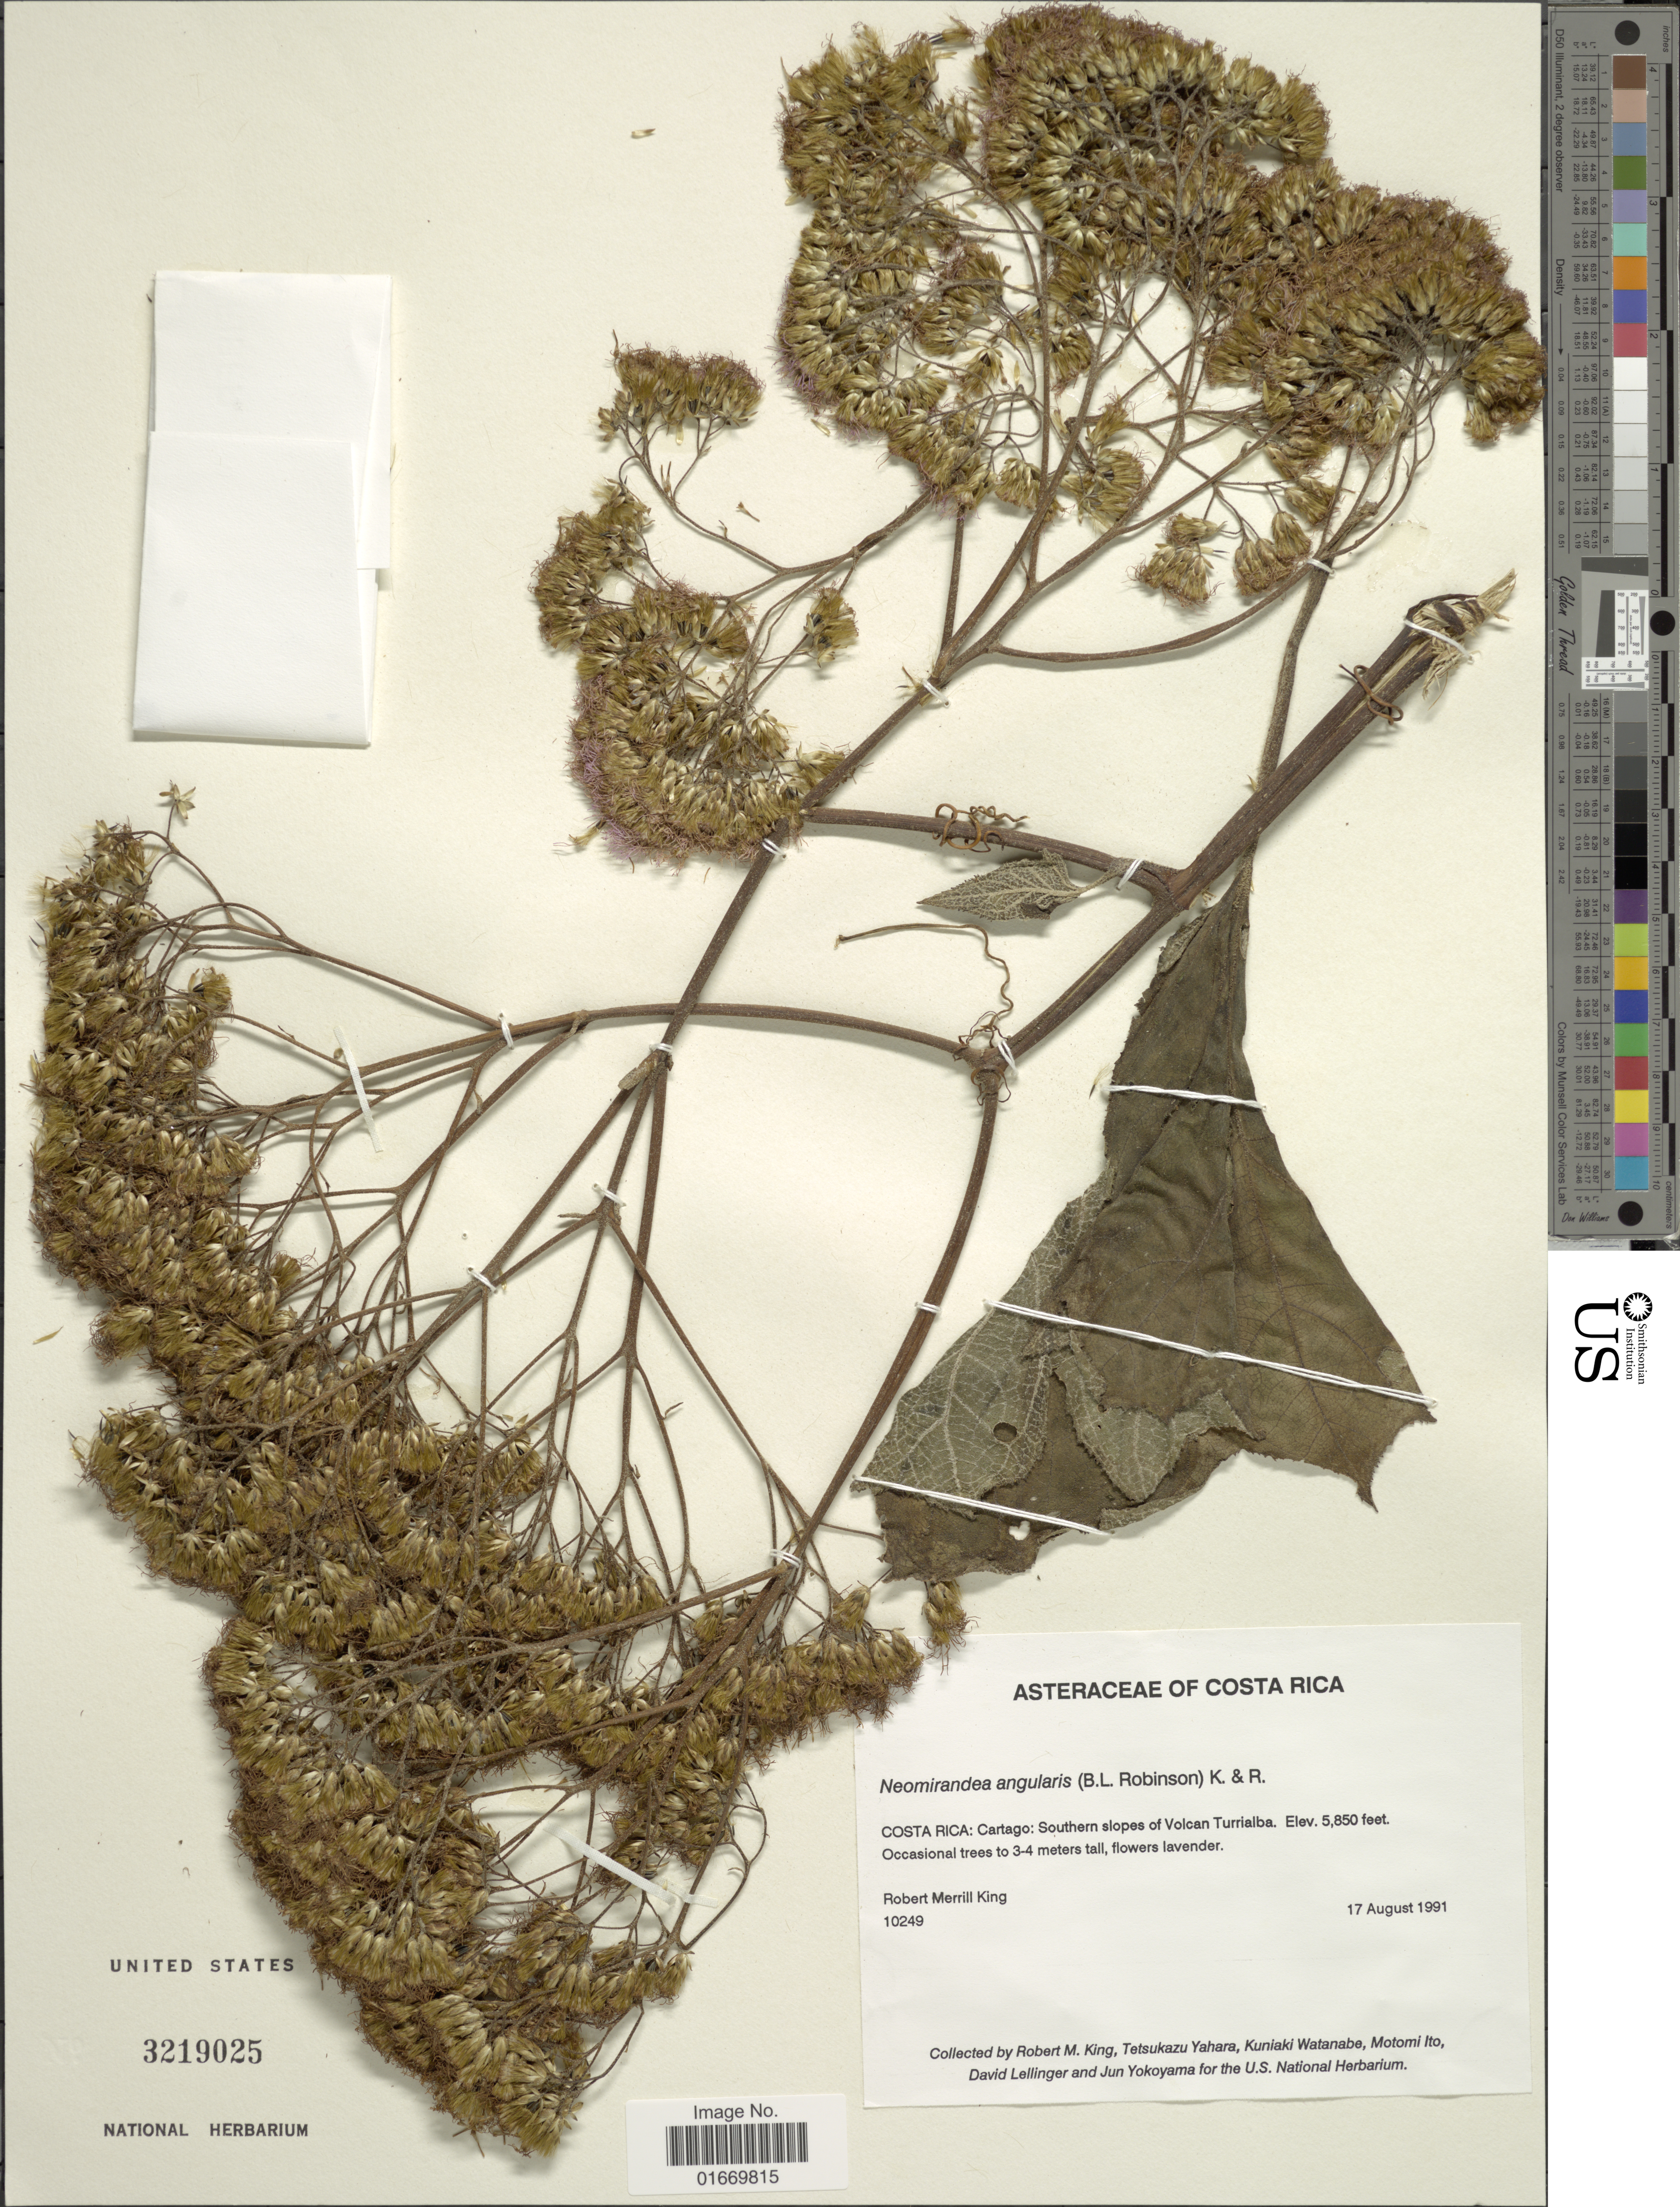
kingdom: Plantae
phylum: Tracheophyta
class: Magnoliopsida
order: Asterales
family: Asteraceae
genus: Neomirandea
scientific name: Neomirandea angularis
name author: (B.L. Rob.) R.M. King & H. Rob.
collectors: R. M. King, T. Yahara, K. Watanabe, M. Ito & et al.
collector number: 10249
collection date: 1991-08-17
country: Costa Rica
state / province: Cartago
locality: Southern slopes of Volcan Turrialba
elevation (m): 1783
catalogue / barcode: US 3219025